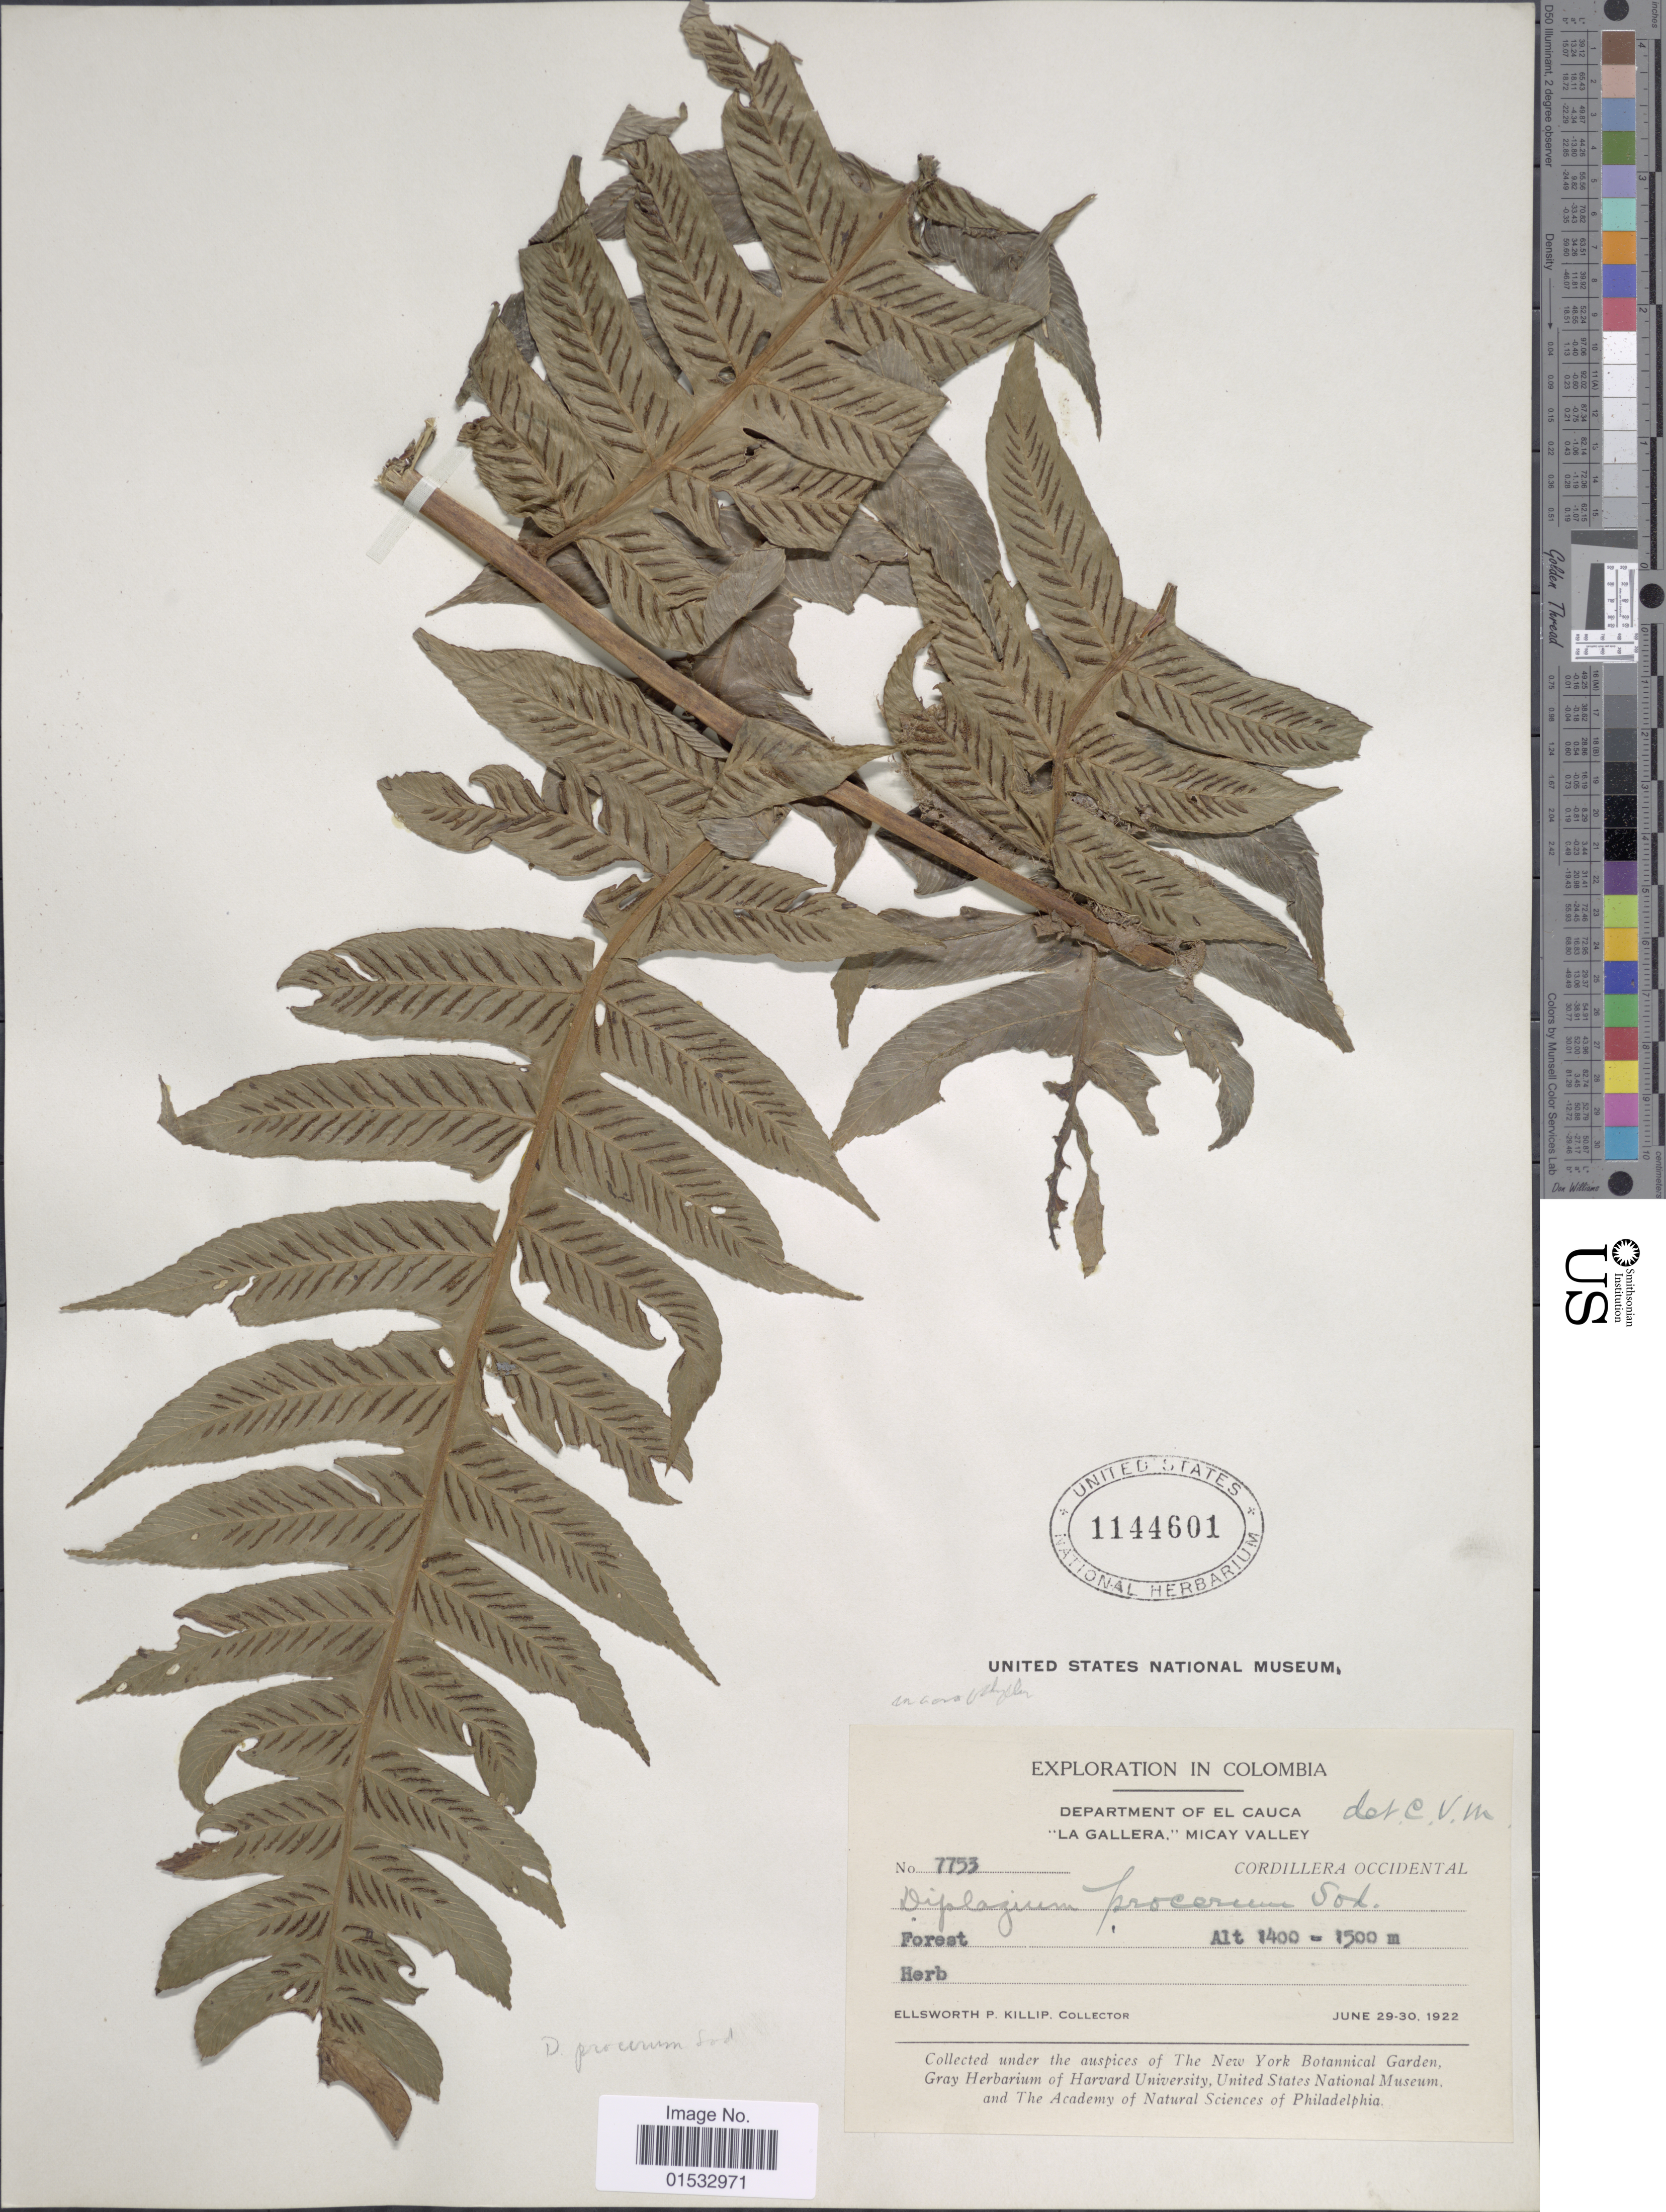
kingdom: Plantae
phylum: Tracheophyta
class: Polypodiopsida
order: Polypodiales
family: Athyriaceae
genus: Diplazium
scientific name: Diplazium macrophyllum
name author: Desv.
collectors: E. P. Killip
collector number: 7753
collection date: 1922-06-29/1922-06-30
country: Colombia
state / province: Valle del Cauca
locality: Department of El Cauca, "La Gallera", Micay Valley, Cordillera Occidental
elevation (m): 1400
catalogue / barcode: US 1144601